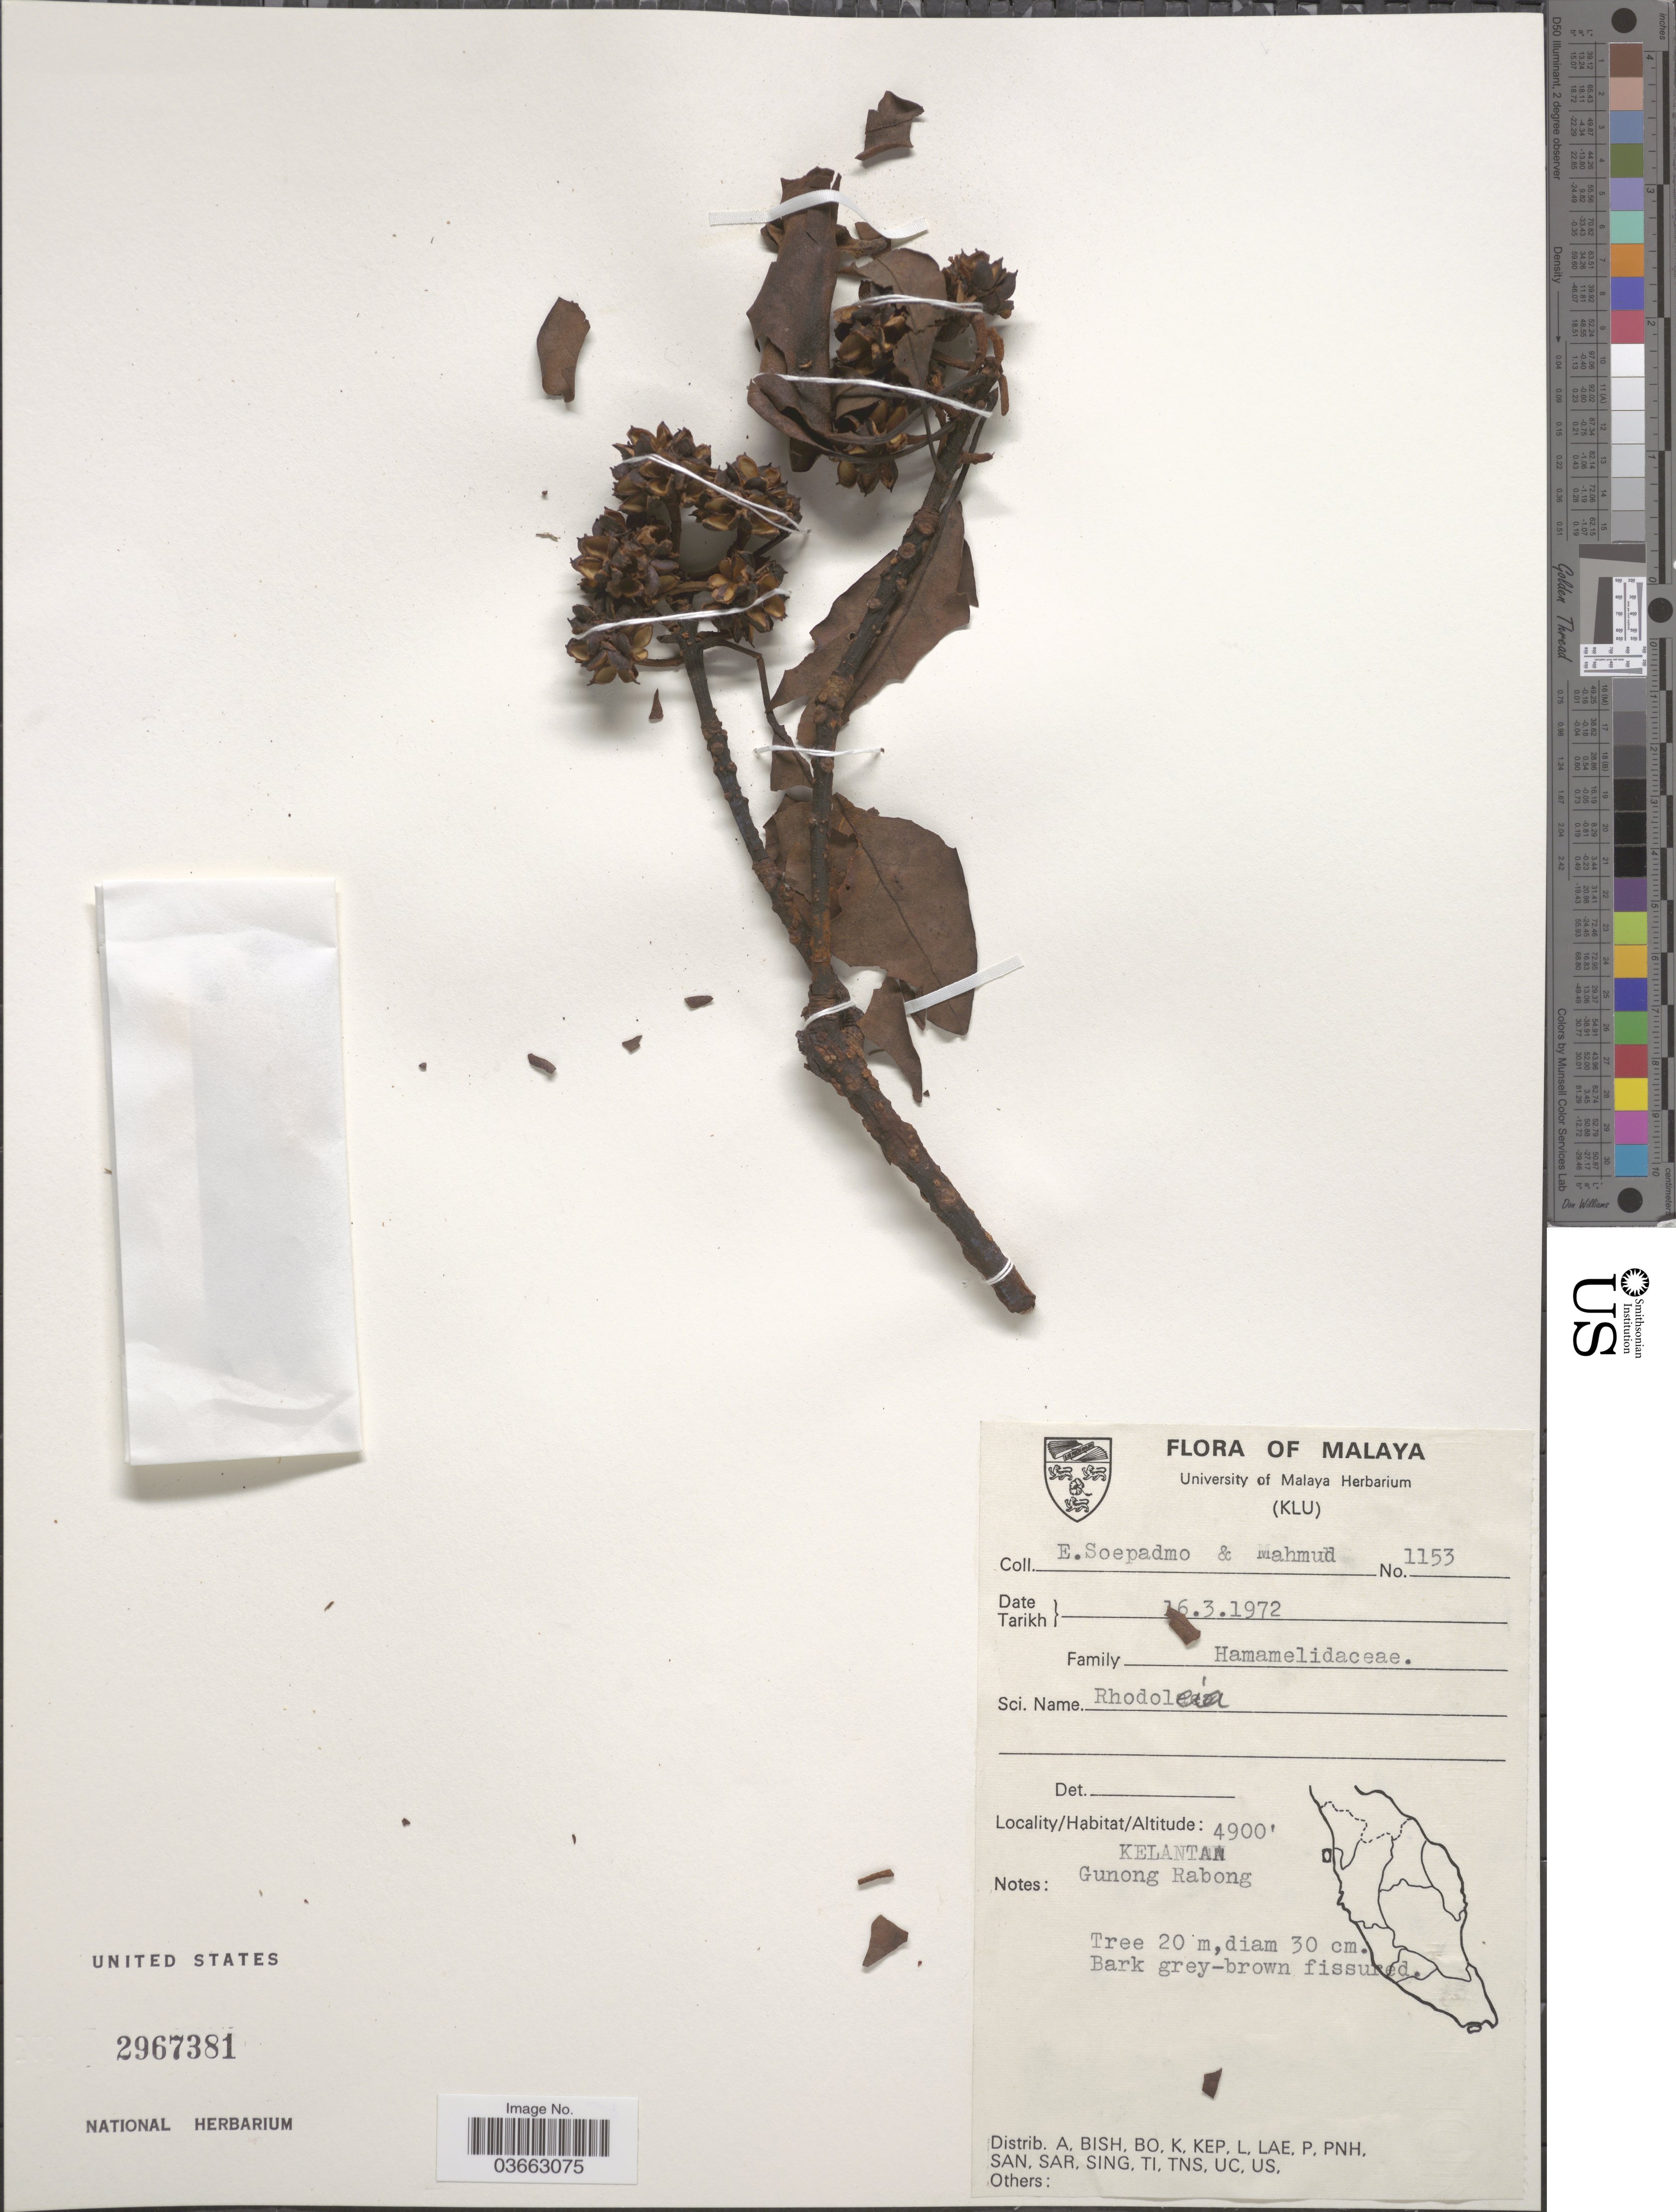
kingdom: Plantae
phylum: Tracheophyta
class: Magnoliopsida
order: Saxifragales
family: Hamamelidaceae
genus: Rhodoleia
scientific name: Rhodoleia sp.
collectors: E. Soepadmo & -. Mahmud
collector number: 1153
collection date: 1972-03-16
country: Malaysia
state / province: Kelantan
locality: Malaya. Kelantan. Gunong Rabong.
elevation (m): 1494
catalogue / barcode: US 2967381